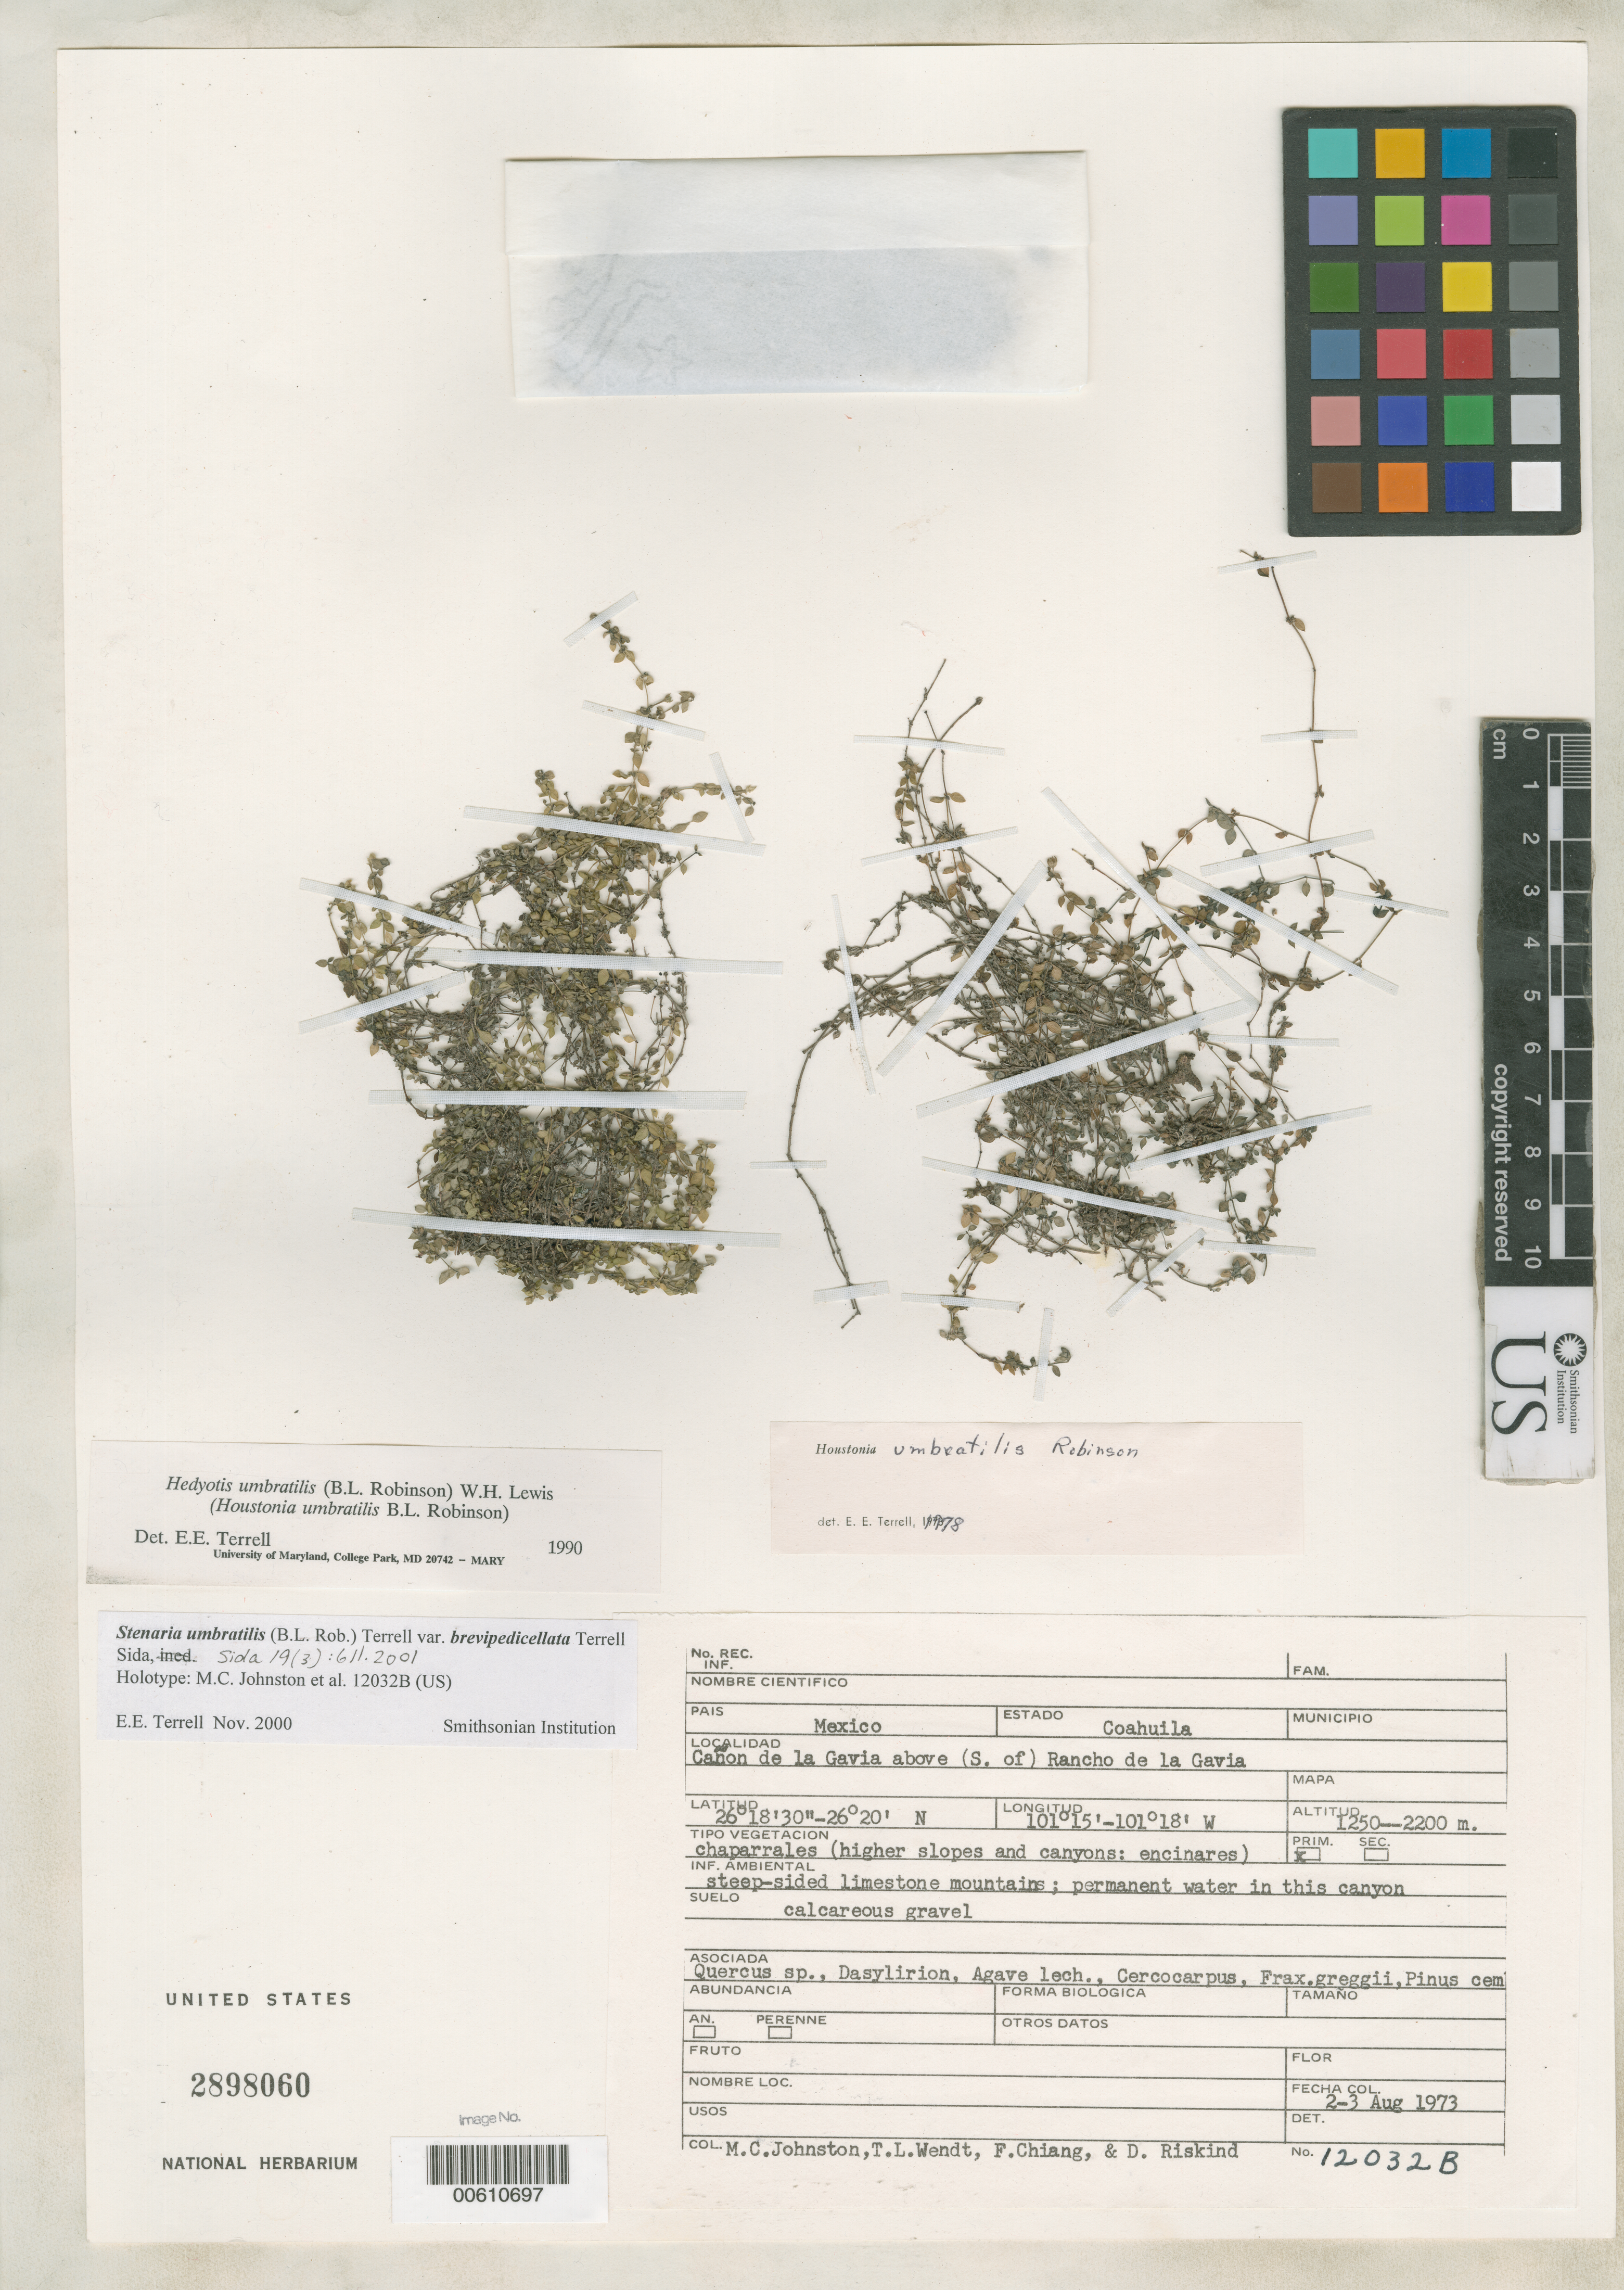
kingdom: Plantae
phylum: Tracheophyta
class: Magnoliopsida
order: Gentianales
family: Rubiaceae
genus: Stenaria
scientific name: Stenaria umbratilis var. brevipedicellata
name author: Terrell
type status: Holotype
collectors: M. Johnston, T. L. Wendt, F. Chiang & D. Riskind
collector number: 12032 B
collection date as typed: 02 Aug 1973 to 03 Aug 1973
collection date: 1973-08-02/1973-08-03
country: Mexico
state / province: Coahuila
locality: Cañon de la Gavia above (S of) Rancho de la Gavia.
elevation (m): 1250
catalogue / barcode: US 2898060